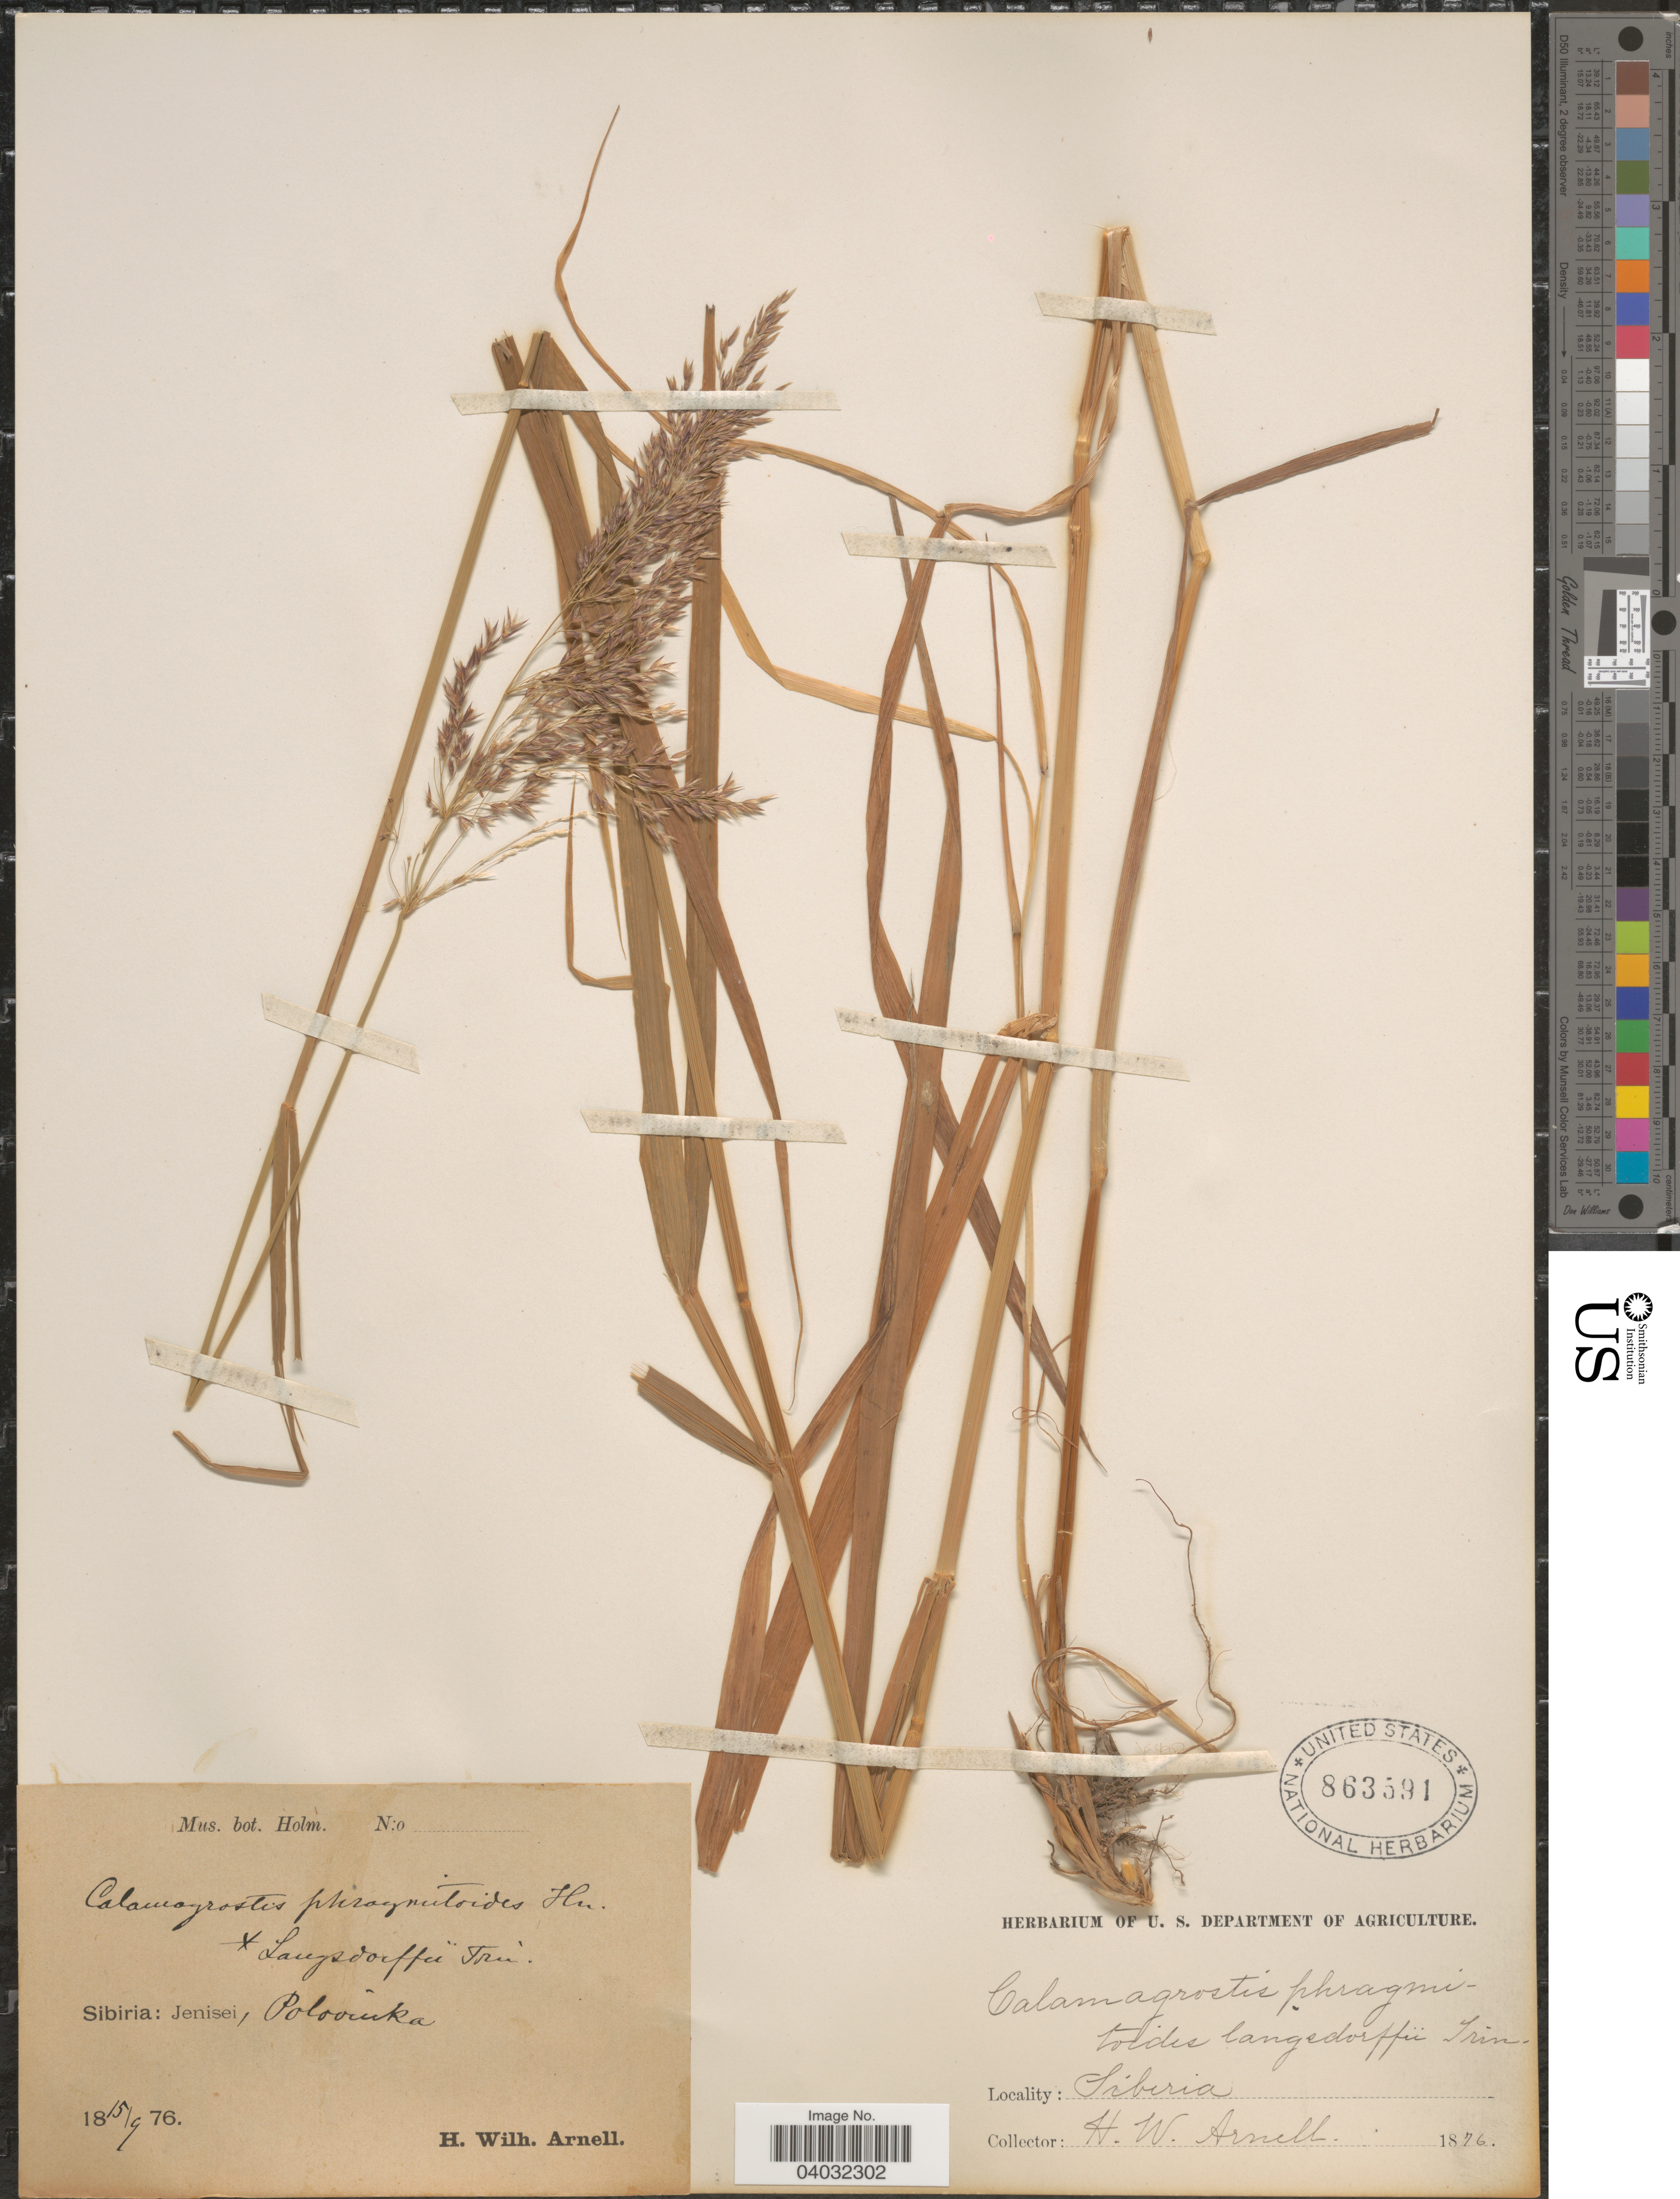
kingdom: Plantae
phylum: Tracheophyta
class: Liliopsida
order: Poales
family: Poaceae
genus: Calamagrostis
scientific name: Calamagrostis phragmitoides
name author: Hartm.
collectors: H. W. Arnell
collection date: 1876-09-15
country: Russian Federation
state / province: Vologda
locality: Sibiria: Jenisei, Polovinka.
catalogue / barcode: US 863591